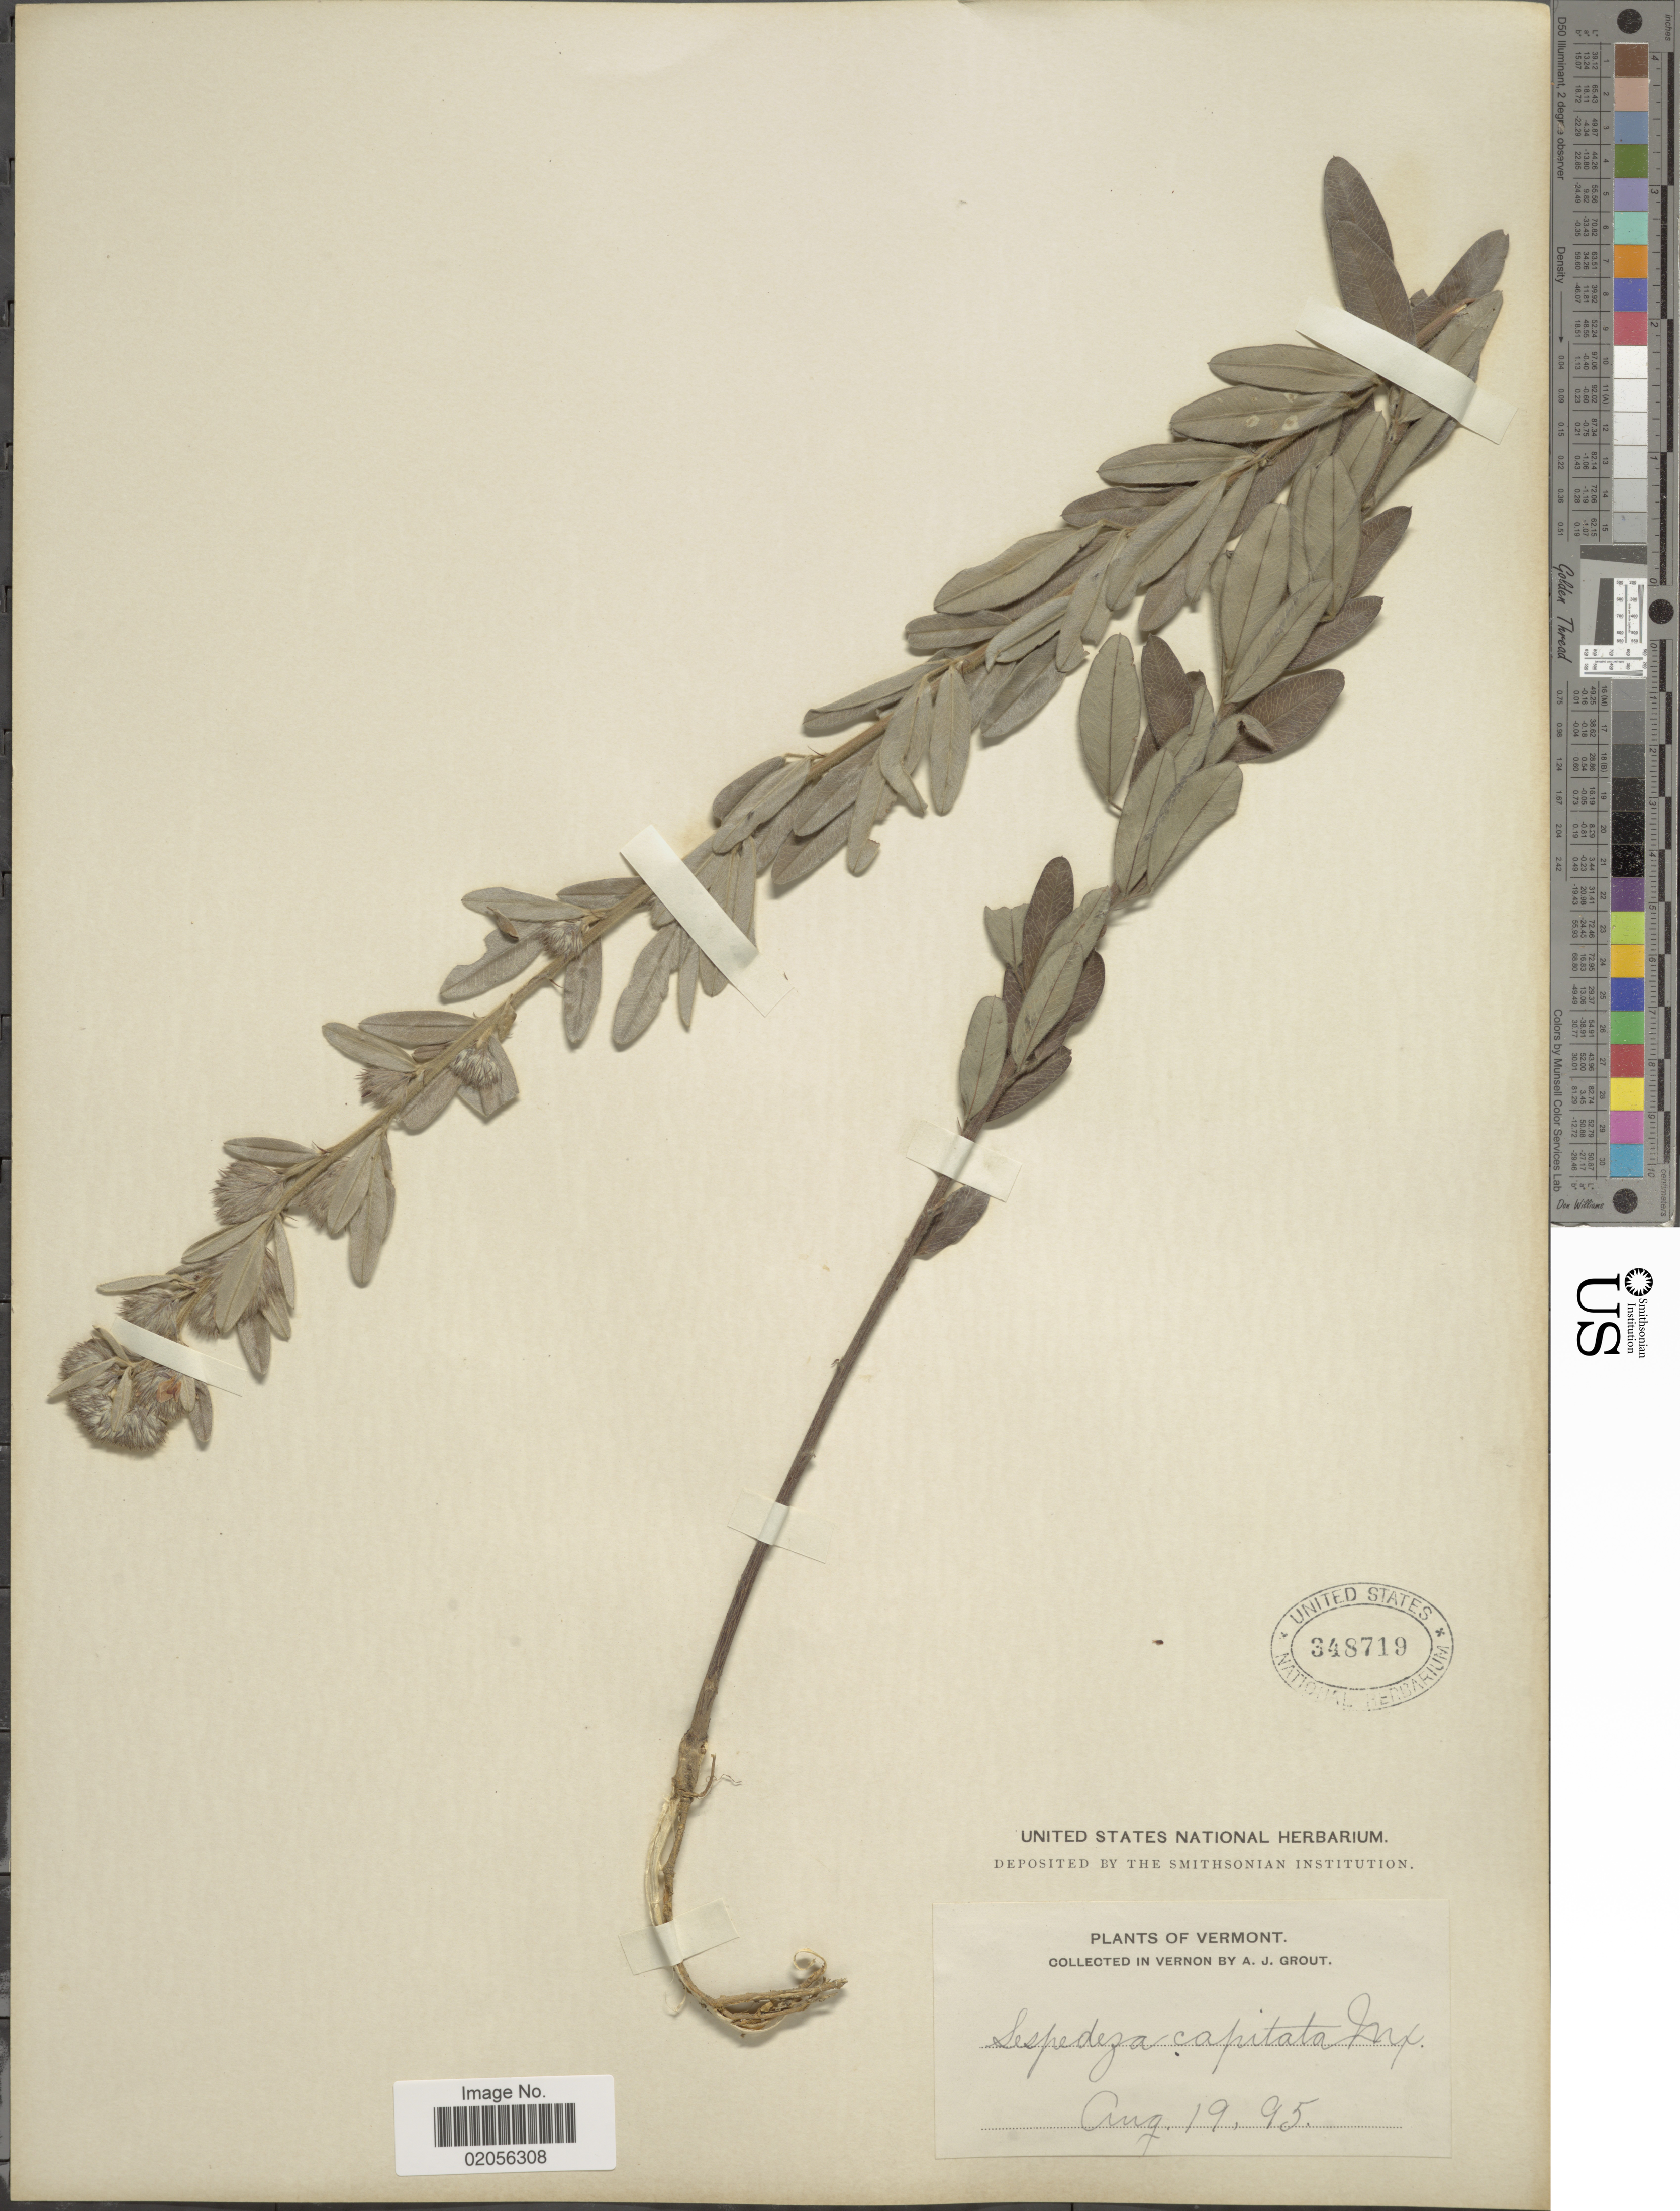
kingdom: Plantae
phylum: Tracheophyta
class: Magnoliopsida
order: Fabales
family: Fabaceae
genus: Lespedeza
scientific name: Lespedeza capitata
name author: Michx.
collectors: A. J. Grout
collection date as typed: Transcribed d/m/y: 19/8/95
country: United States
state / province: Vermont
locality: Vernon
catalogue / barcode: US 348719